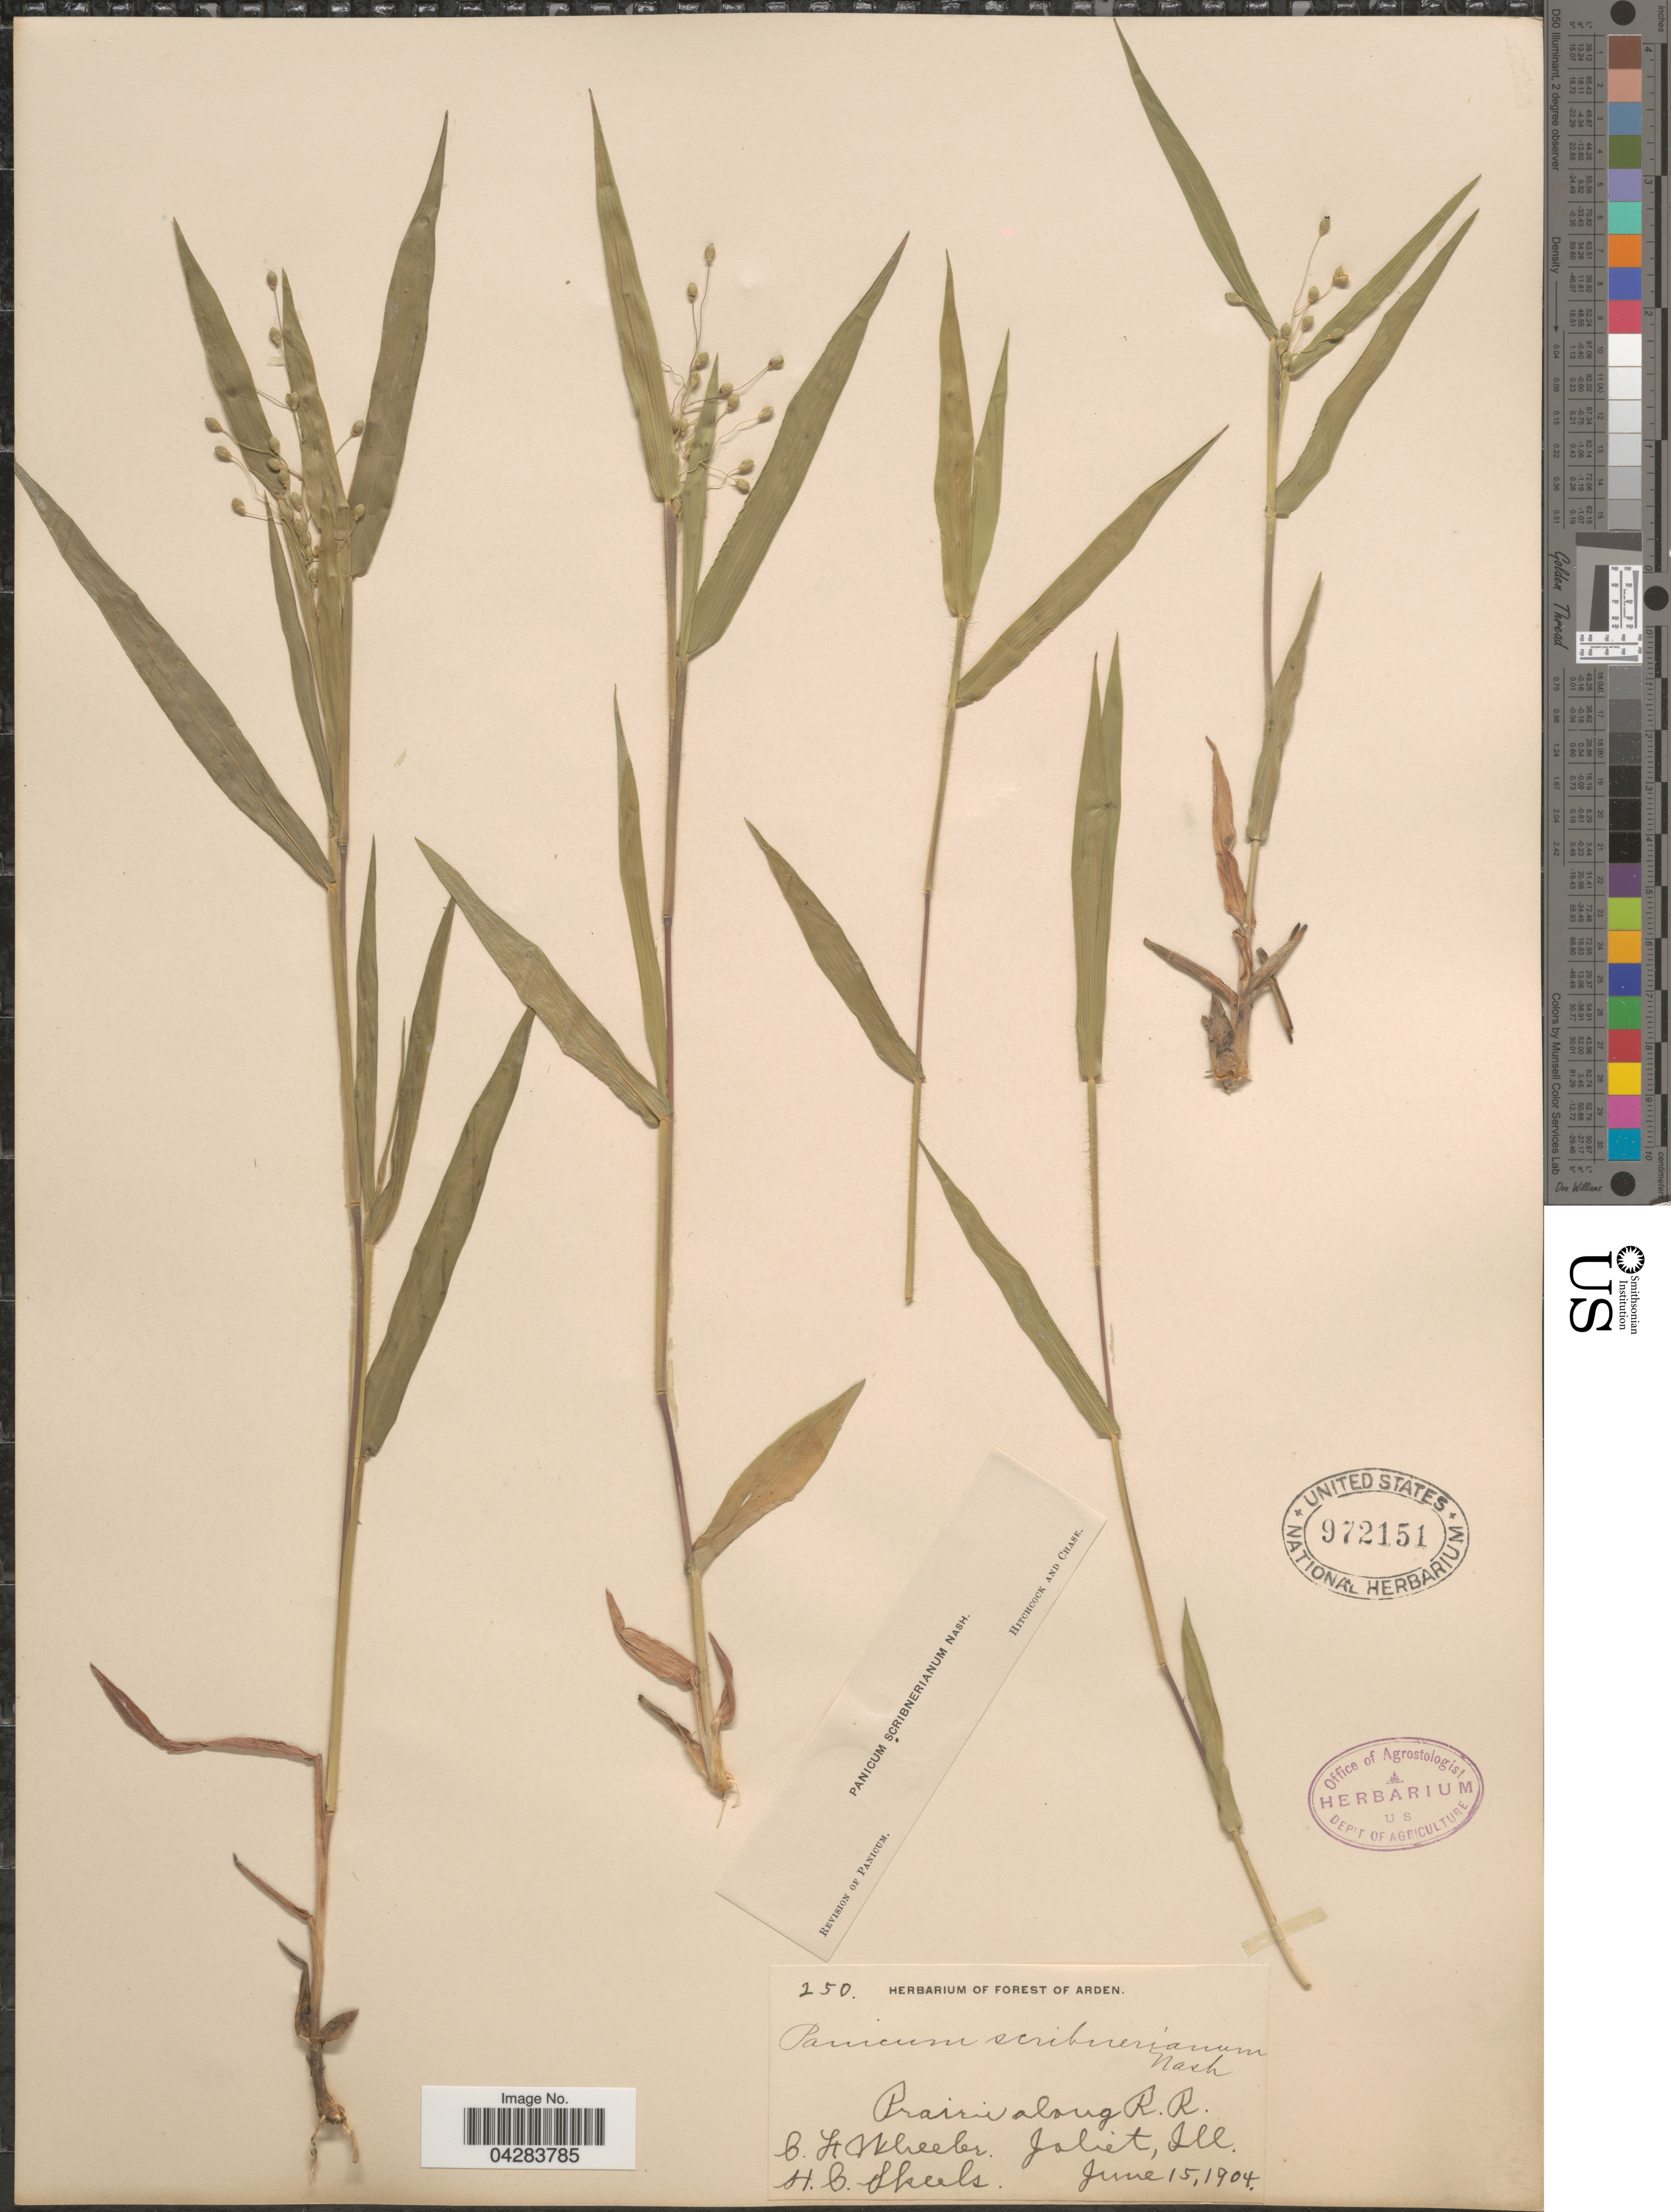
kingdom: Plantae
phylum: Tracheophyta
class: Liliopsida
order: Poales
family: Poaceae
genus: Dichanthelium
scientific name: Dichanthelium oligosanthes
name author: (Schult.) Gould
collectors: C. Wheeler & H. Skeels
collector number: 250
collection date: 1904-06-15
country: United States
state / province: Illinois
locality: Prairie along R. R. Joliet.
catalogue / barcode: US 972151